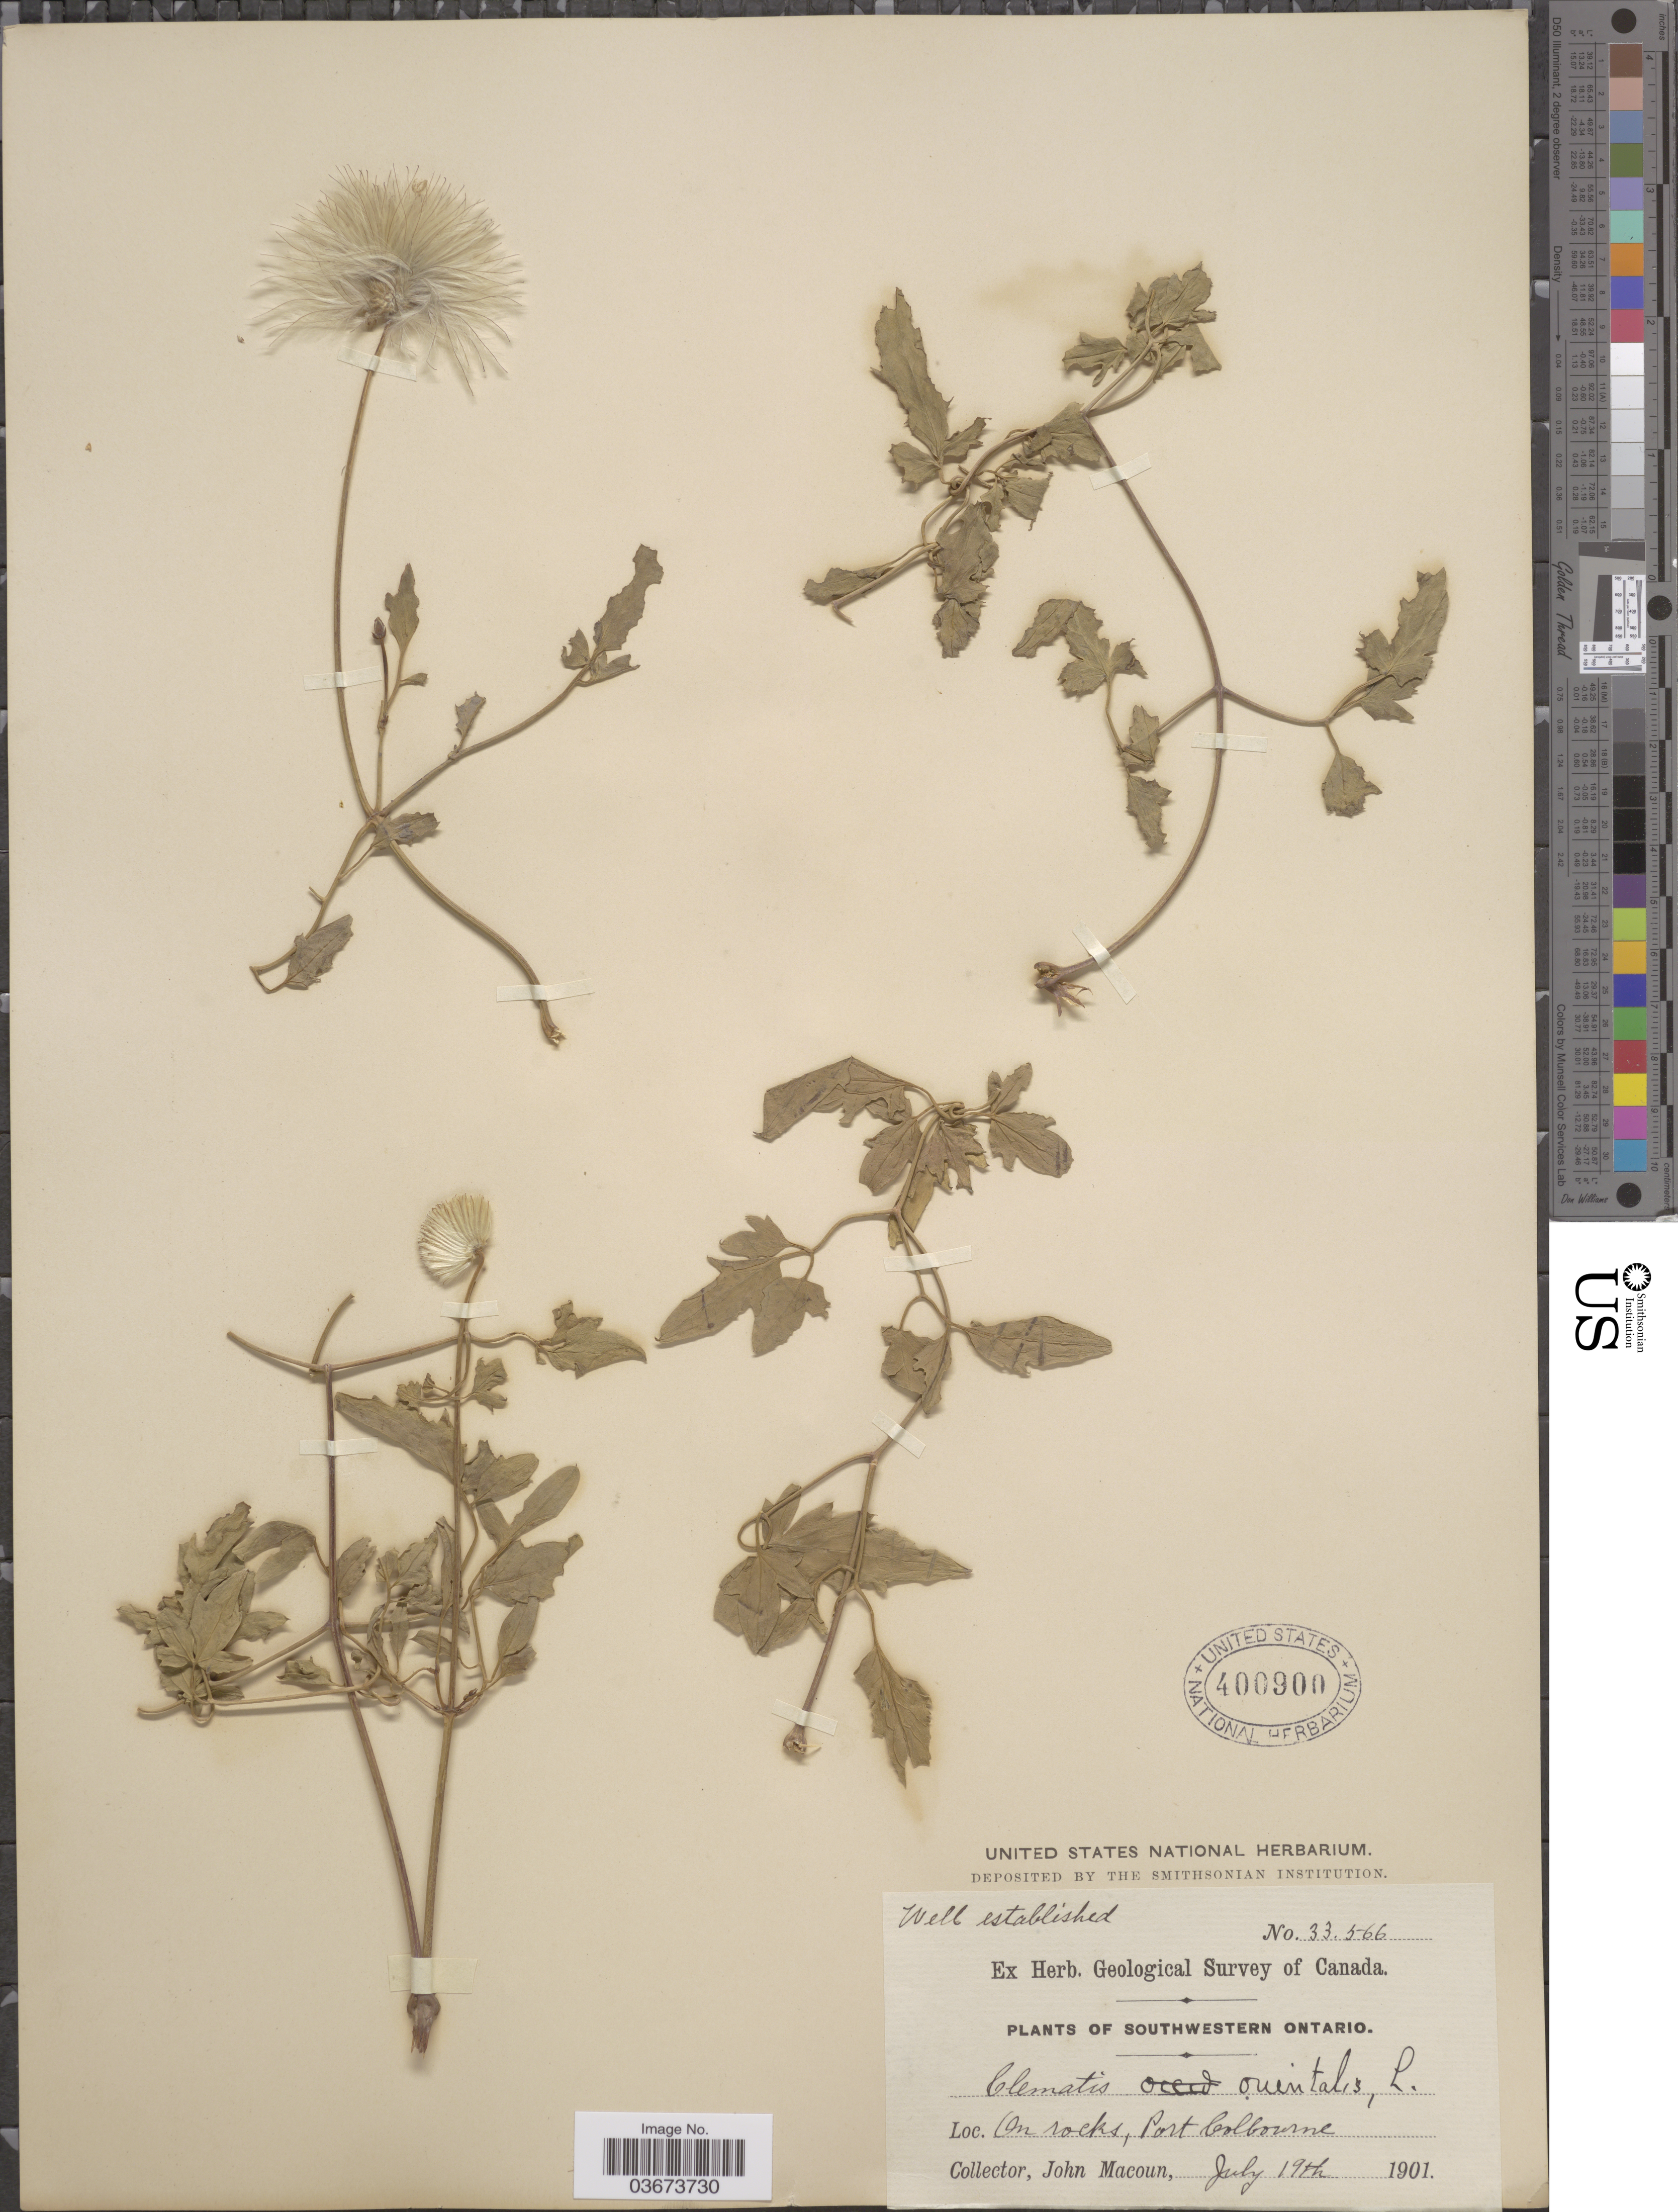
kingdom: Plantae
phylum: Tracheophyta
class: Magnoliopsida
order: Ranunculales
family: Ranunculaceae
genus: Clematis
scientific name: Clematis orientalis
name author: L.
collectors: J. Macoun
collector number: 33566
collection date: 1901-07-19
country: Canada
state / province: Ontario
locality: Southwestern Ontario. On rocks, Port Colbourne.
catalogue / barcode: US 400900